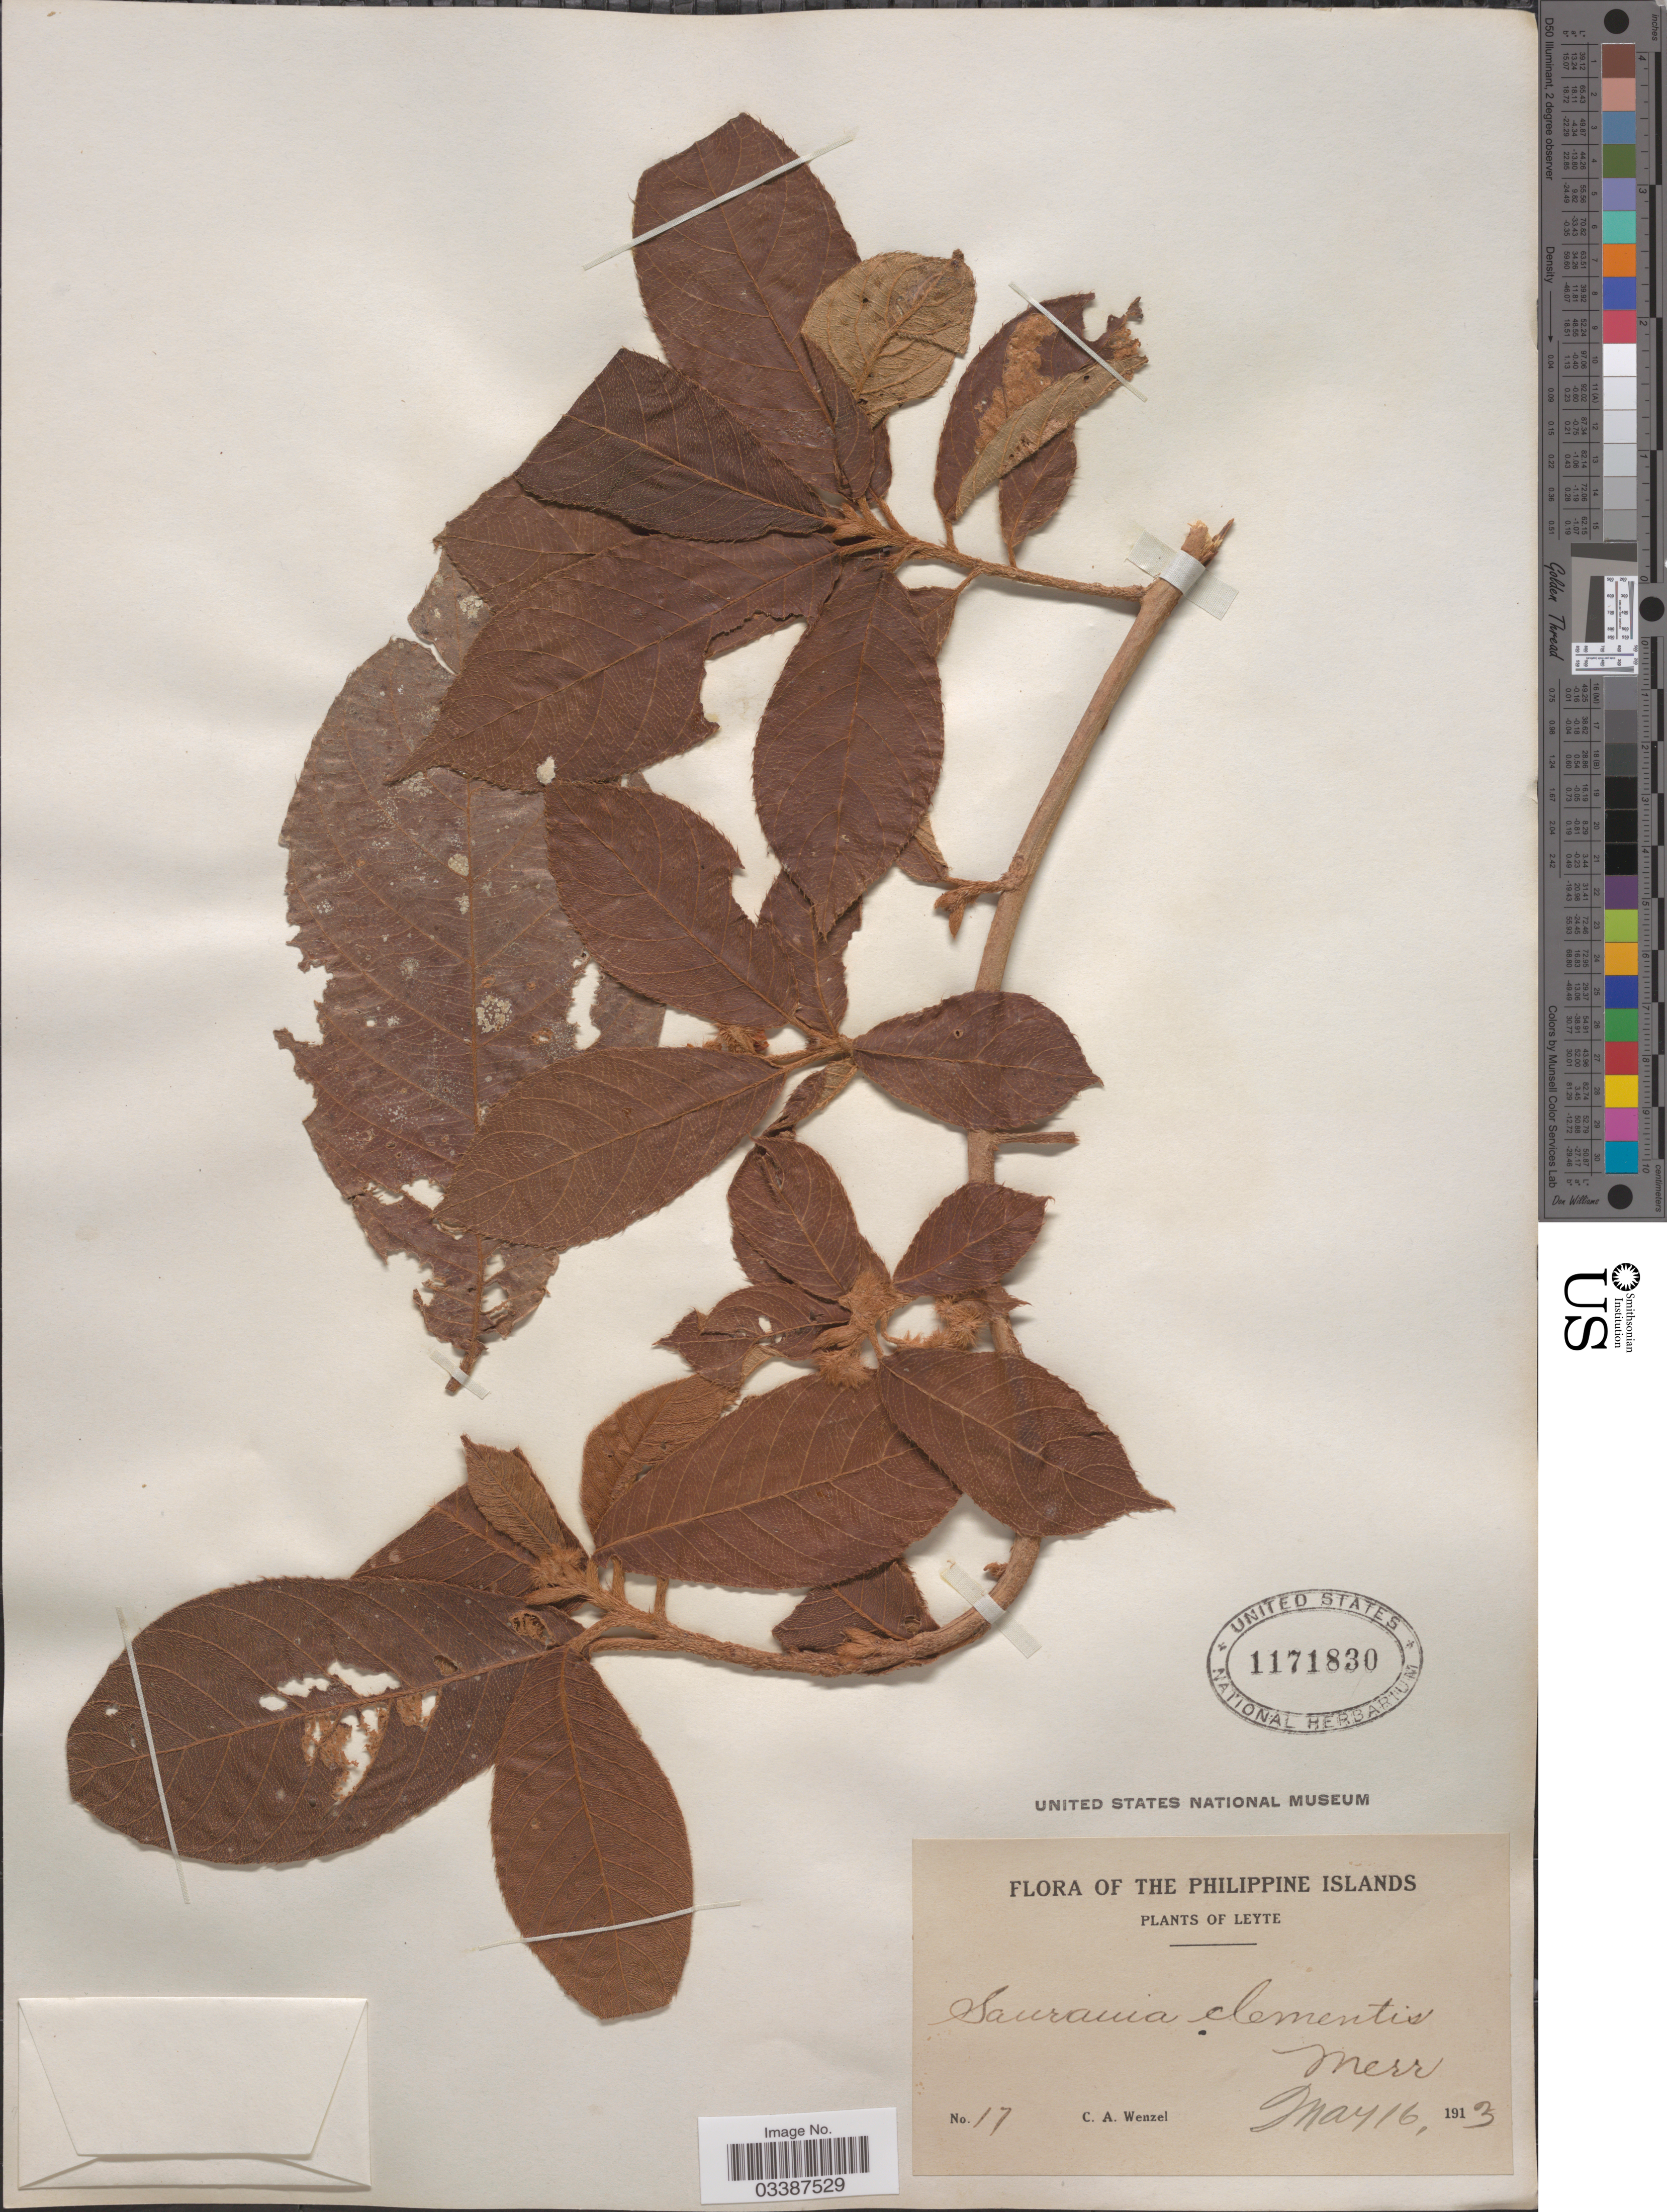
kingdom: Plantae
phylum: Tracheophyta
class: Magnoliopsida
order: Ericales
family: Actinidiaceae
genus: Saurauia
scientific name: Saurauia clementis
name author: Merr.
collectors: C. Wenzel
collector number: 17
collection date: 1913-05-16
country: Philippines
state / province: Eastern Visayas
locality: The Philippine Islands, Leyte.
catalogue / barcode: US 1171830